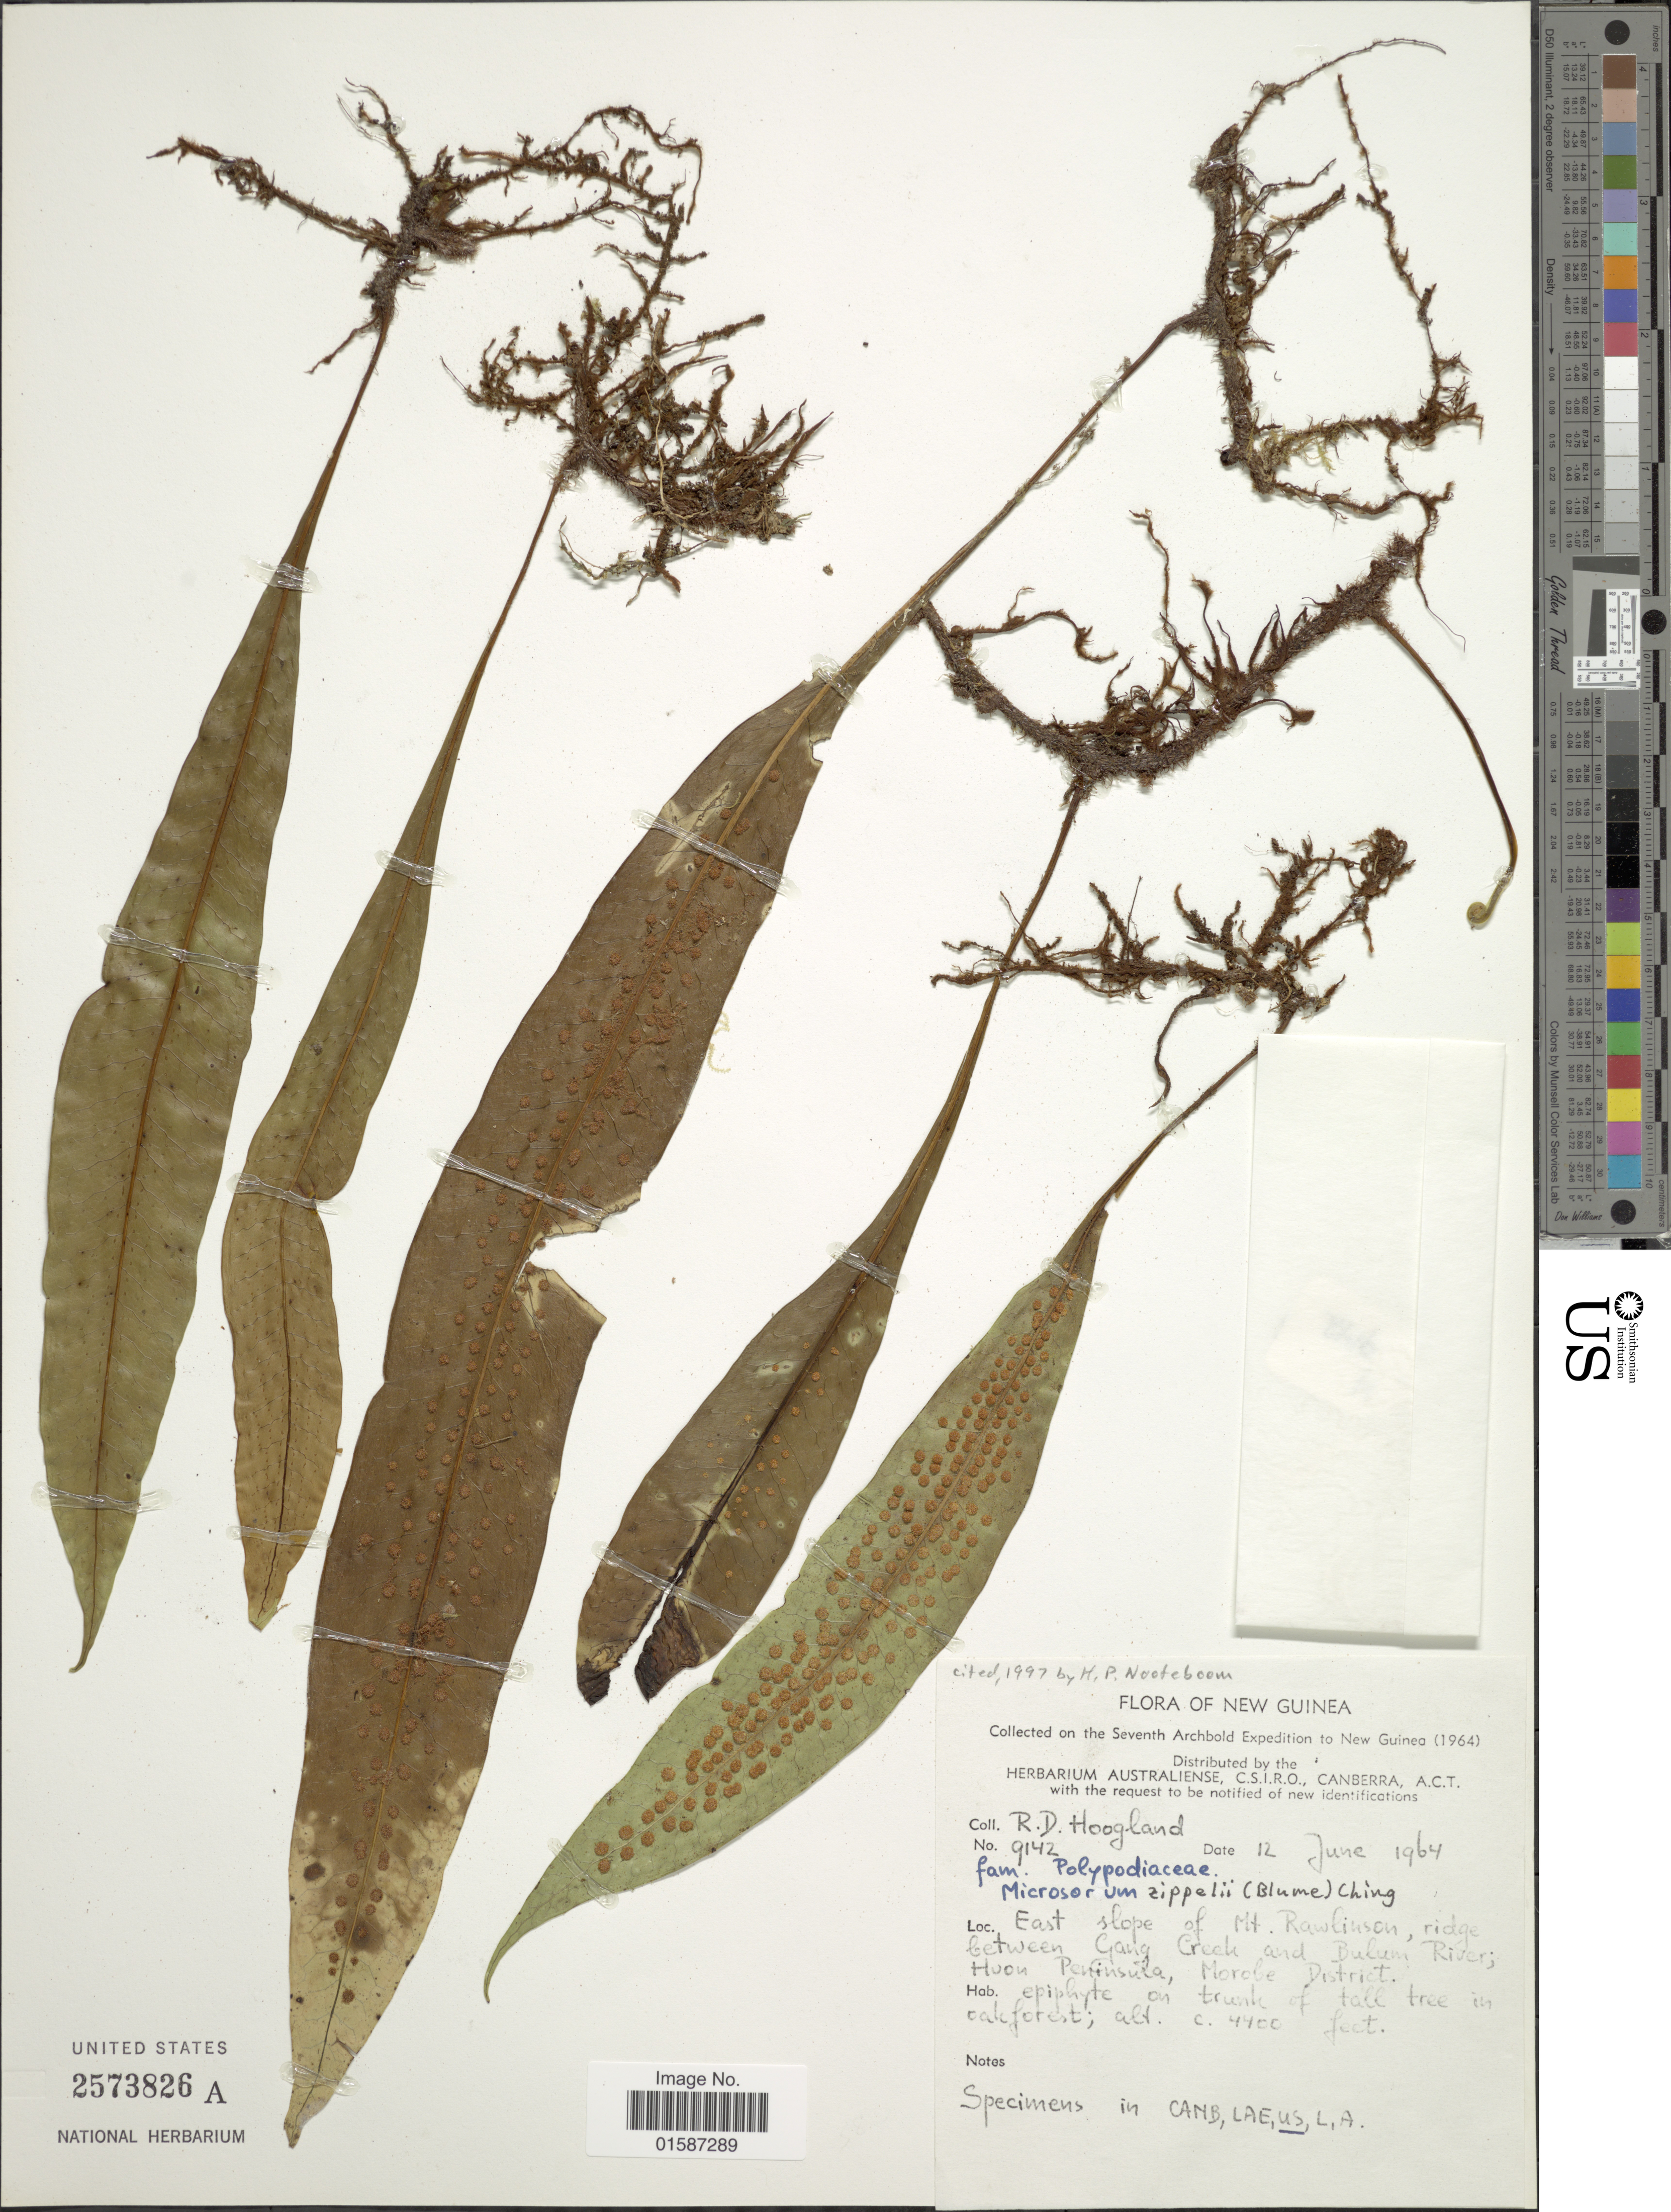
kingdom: Plantae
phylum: Tracheophyta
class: Polypodiopsida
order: Polypodiales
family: Polypodiaceae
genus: Neolepisorus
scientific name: Neolepisorus zippelii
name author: (Blume) Li S. Wang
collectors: R. D. Hoogland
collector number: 9142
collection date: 1964-06-12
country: Papua New Guinea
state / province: Morobe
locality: New Guinea, east slope of Mt. Rawlinson, ridge between Gang Creek and Bulum River; hoon Peninsula, Morobe District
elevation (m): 1341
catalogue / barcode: US 2573826A